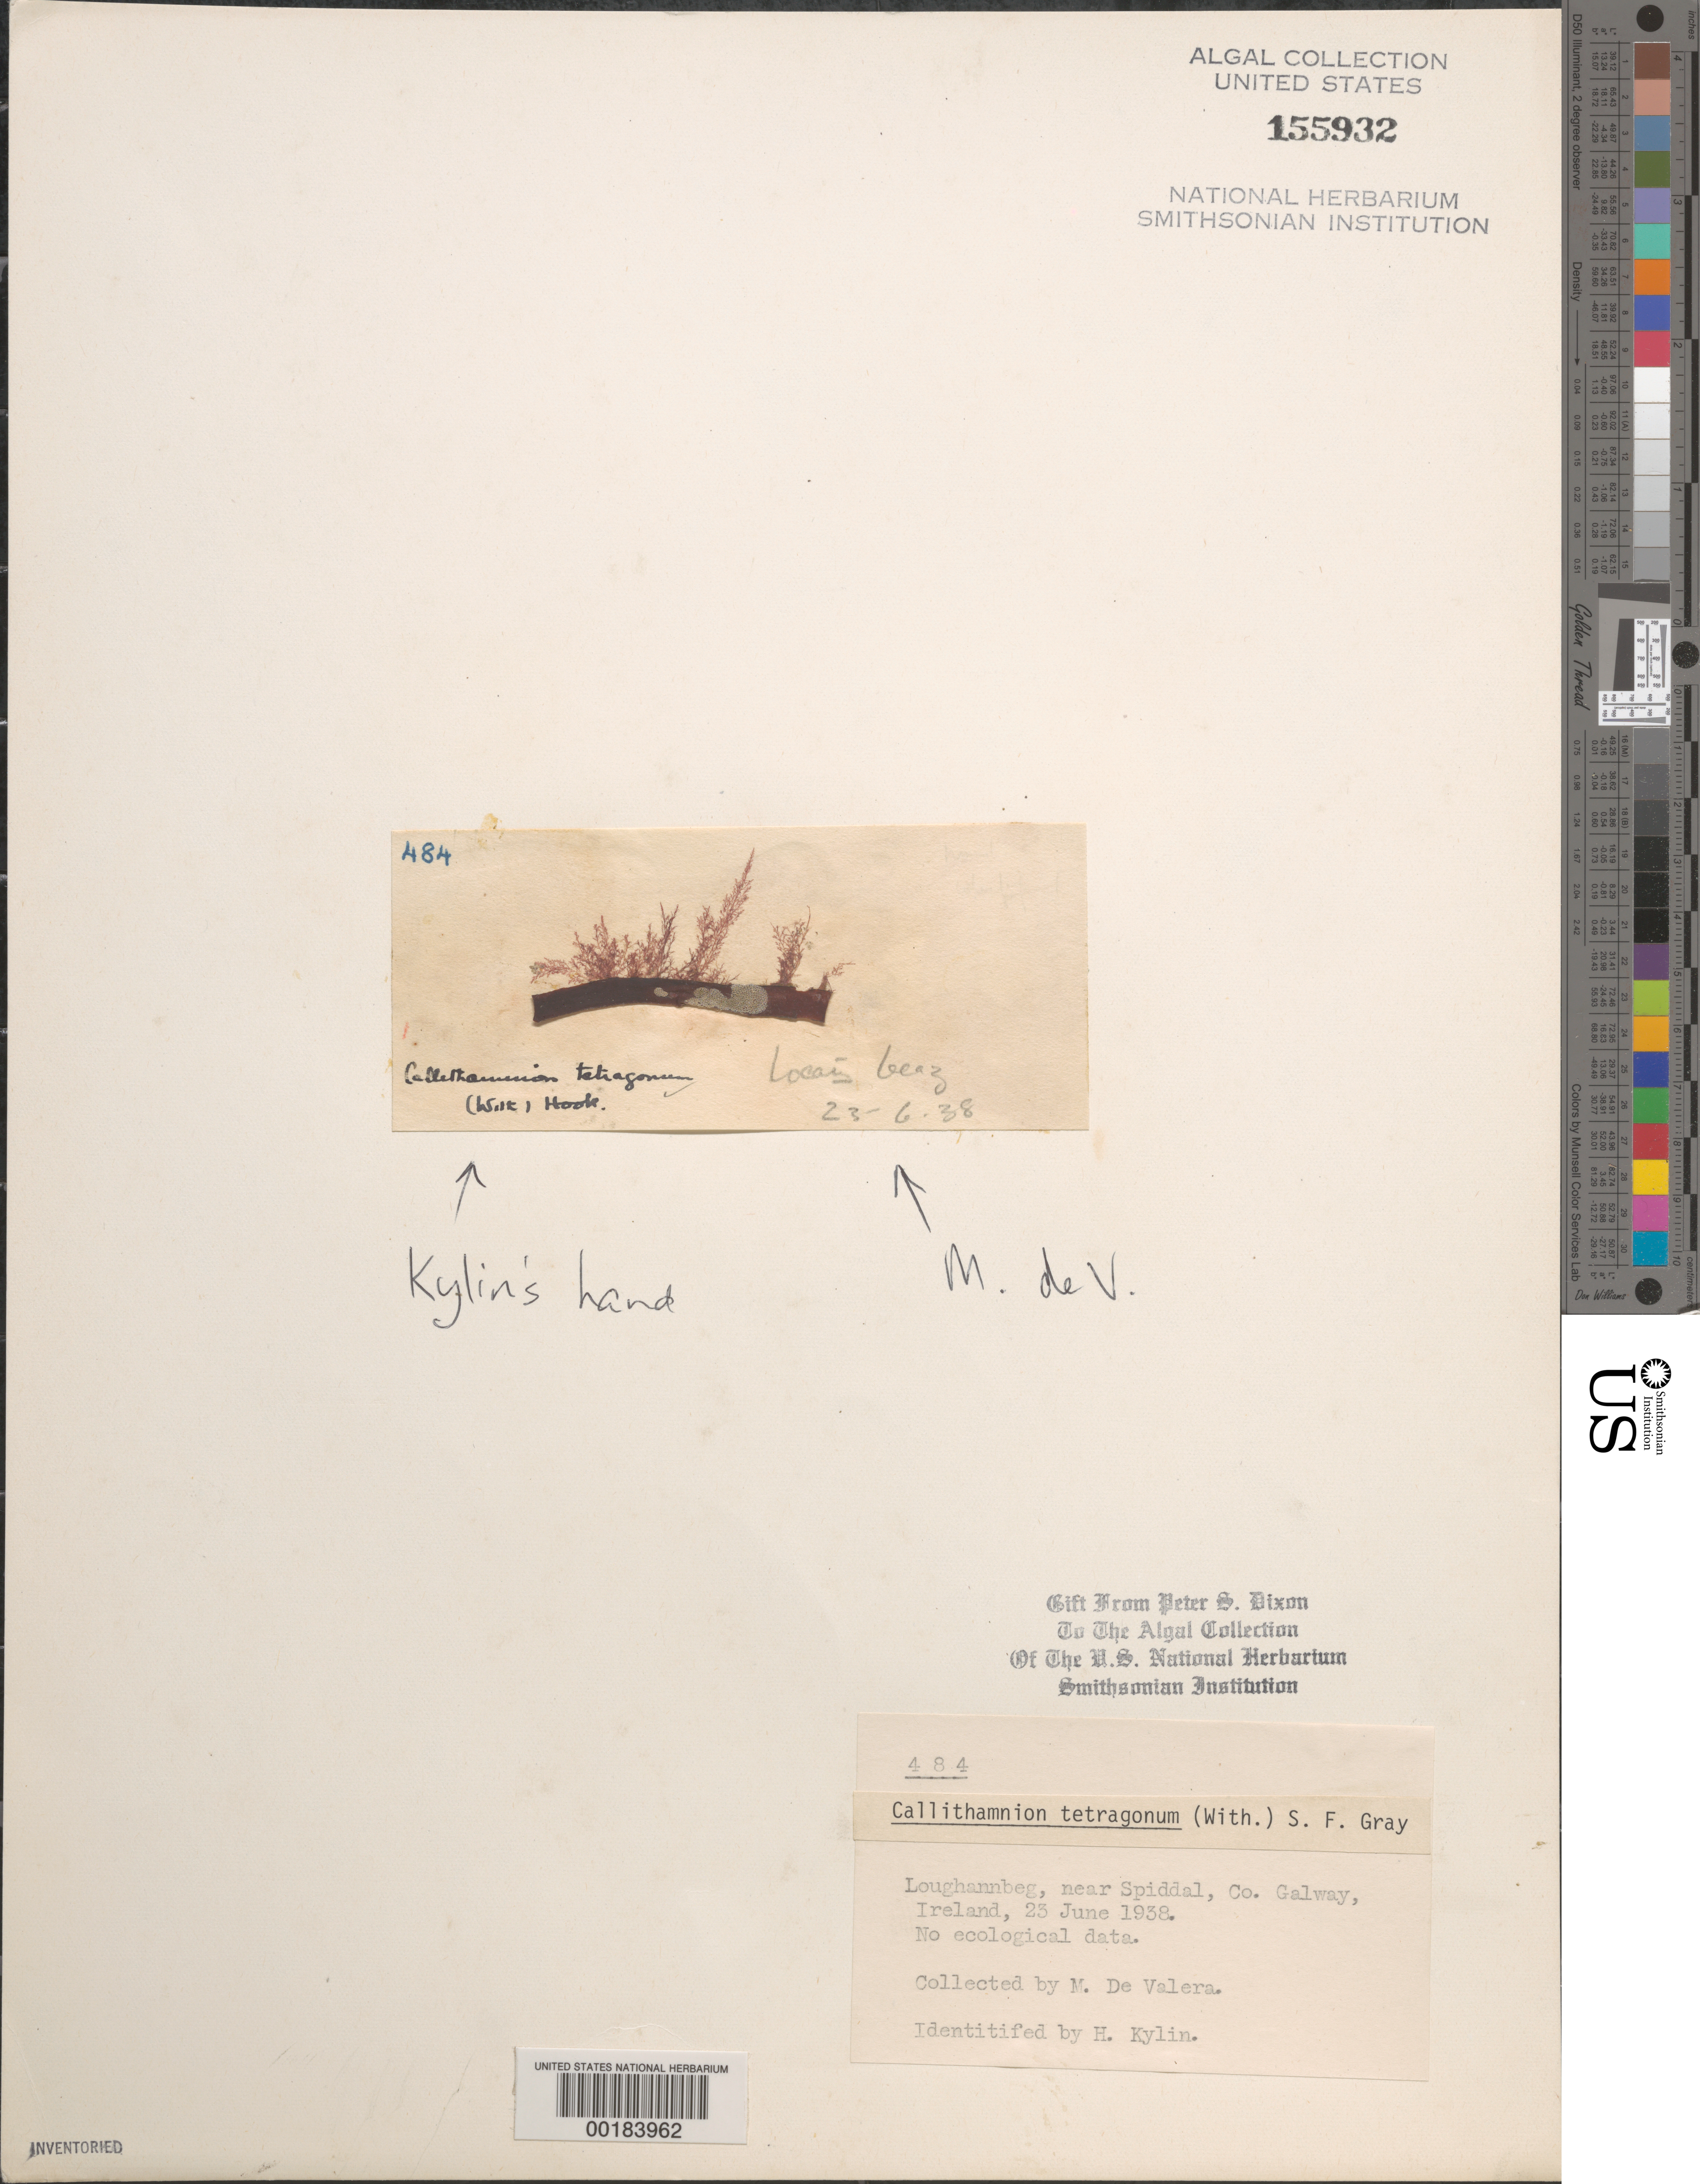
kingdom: Plantae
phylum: Rhodophyta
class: Florideophyceae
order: Ceramiales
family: Callithamniaceae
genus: Callithamnion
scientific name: Callithamnion tetragonum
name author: (With.) S.F. Gray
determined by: Kylin, J. H.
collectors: M. De Valera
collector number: PSD 484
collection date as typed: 23 Jun 1938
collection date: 1938-06-23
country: Ireland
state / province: Connaught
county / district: Galway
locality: Loughannbeg, near Spiddal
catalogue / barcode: US 155932